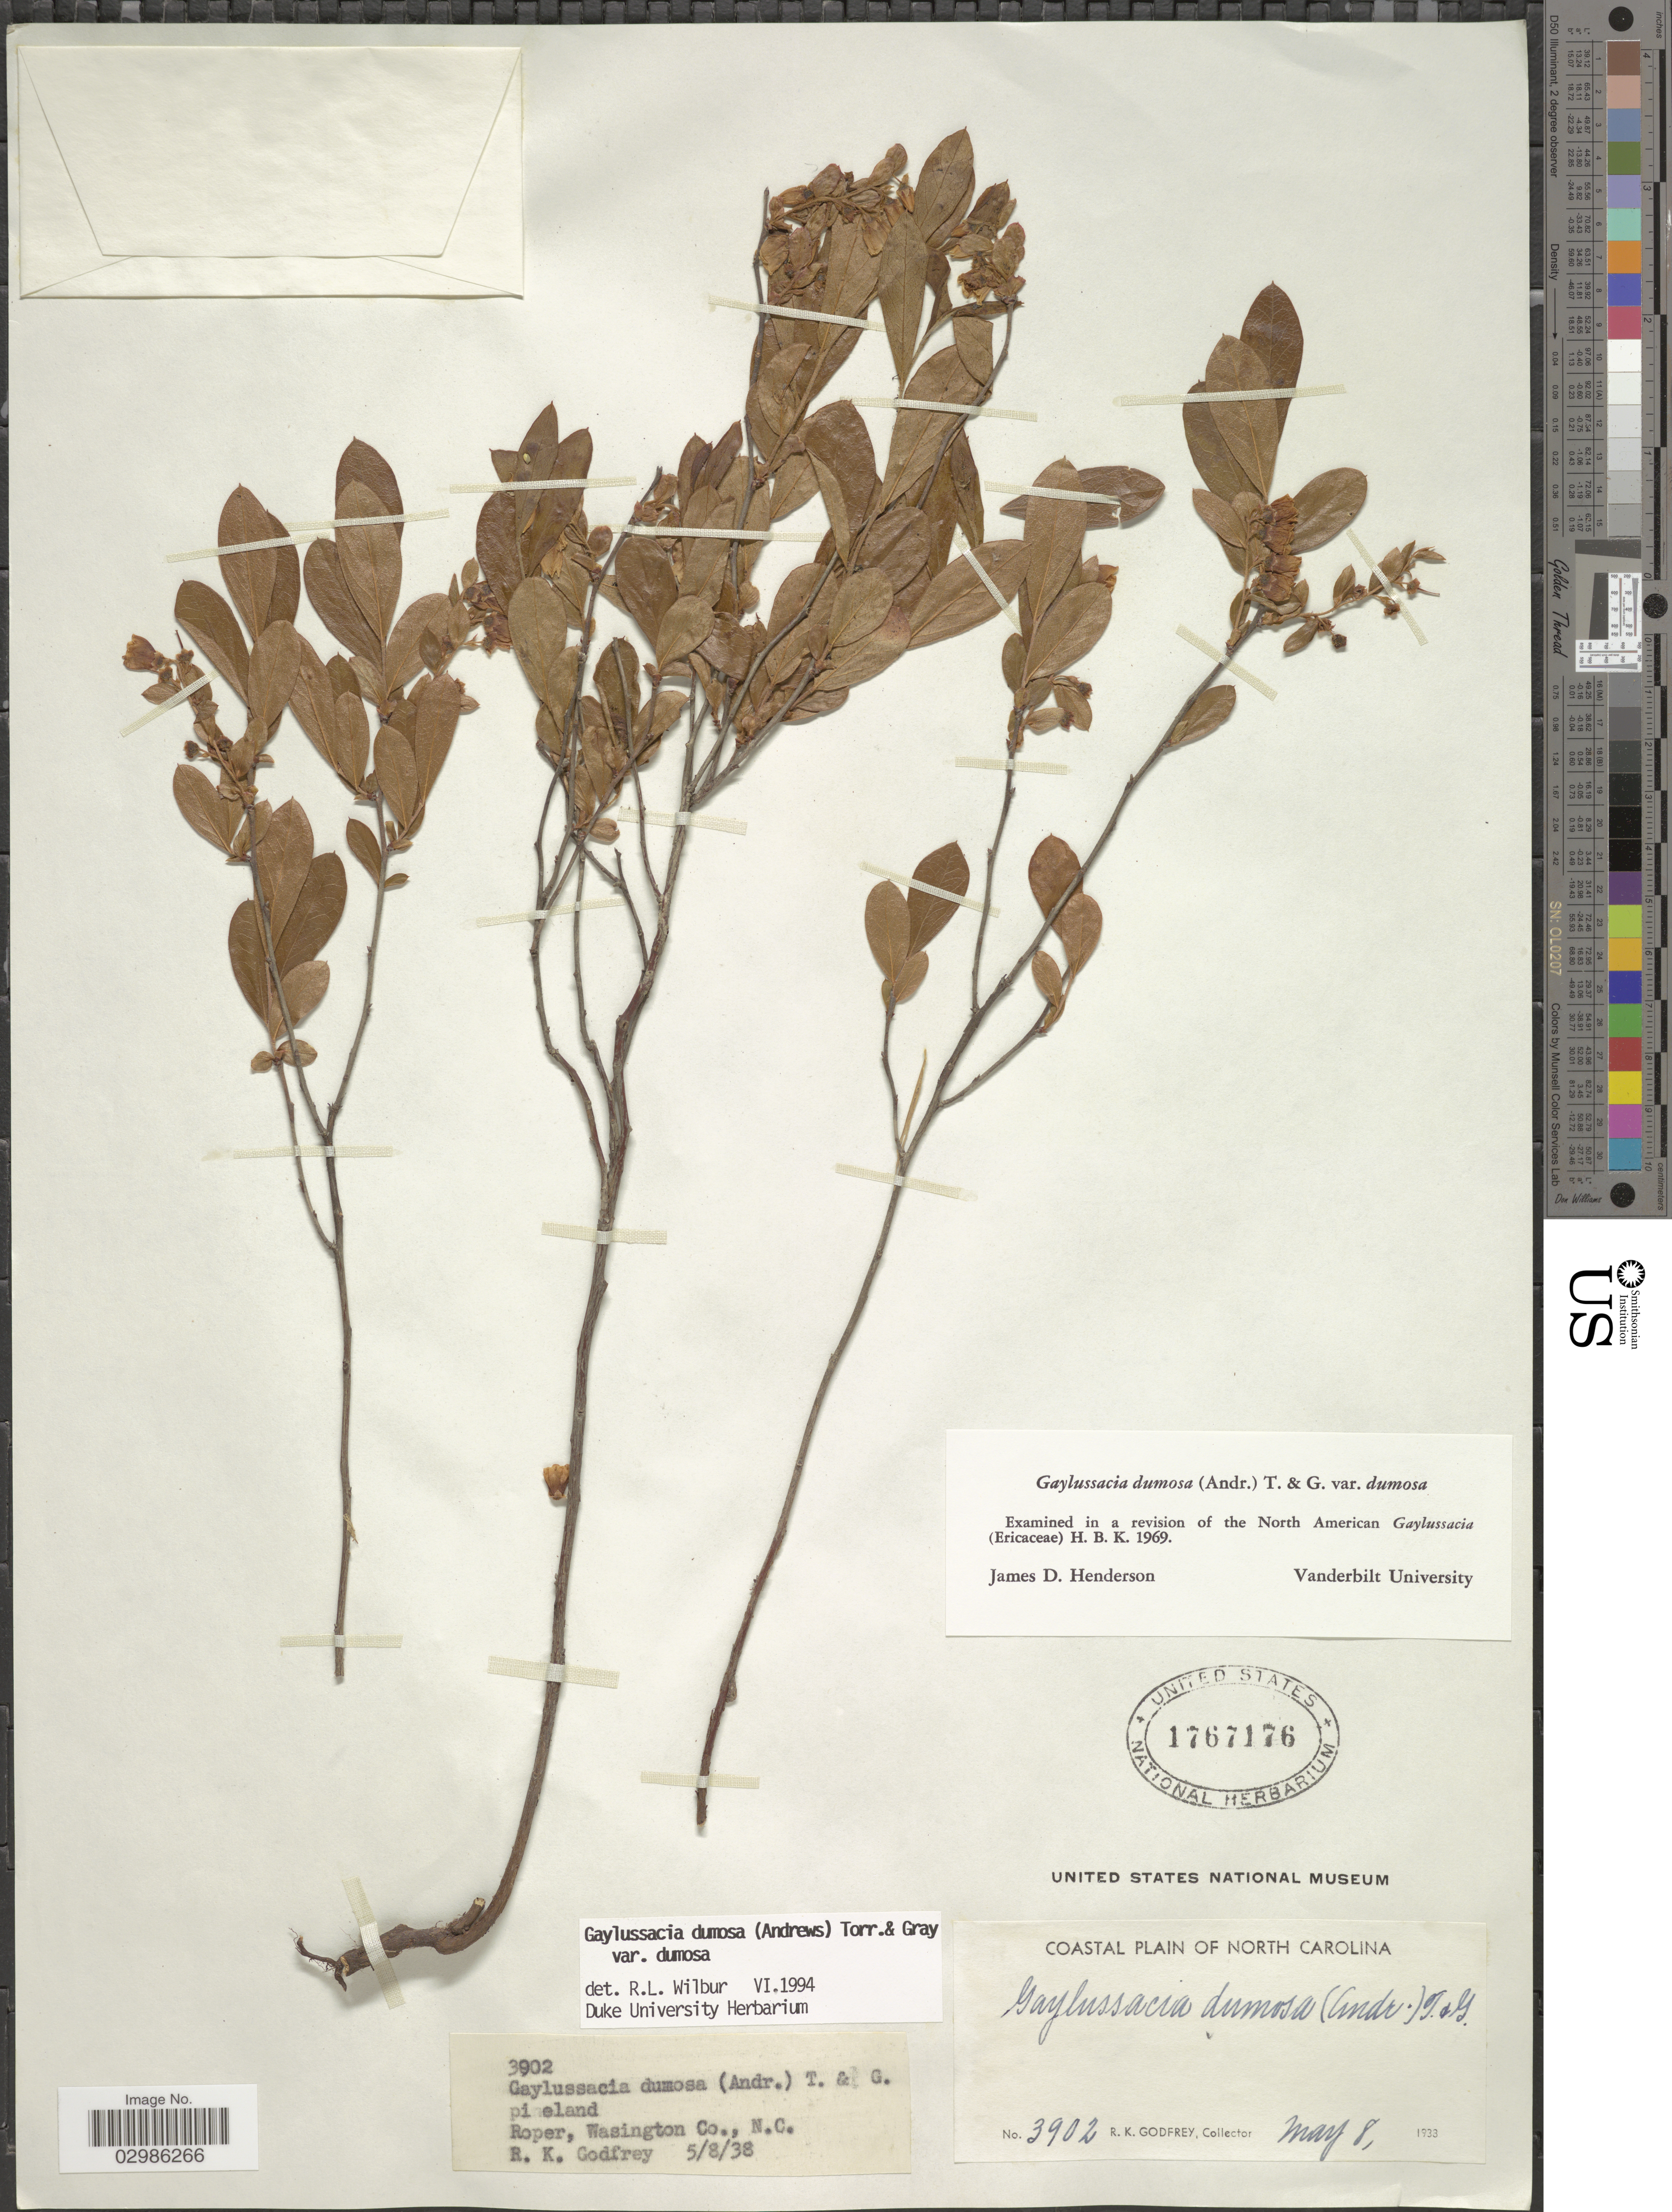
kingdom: Plantae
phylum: Tracheophyta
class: Magnoliopsida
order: Ericales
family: Ericaceae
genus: Gaylussacia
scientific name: Gaylussacia dumosa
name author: (Andrews) Torr. & A. Gray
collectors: R. K. Godfrey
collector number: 3902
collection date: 1933-05-08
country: United States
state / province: North Carolina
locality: Coastal Plain of North Carolina, Roper, Washington Co.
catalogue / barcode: US 1767176